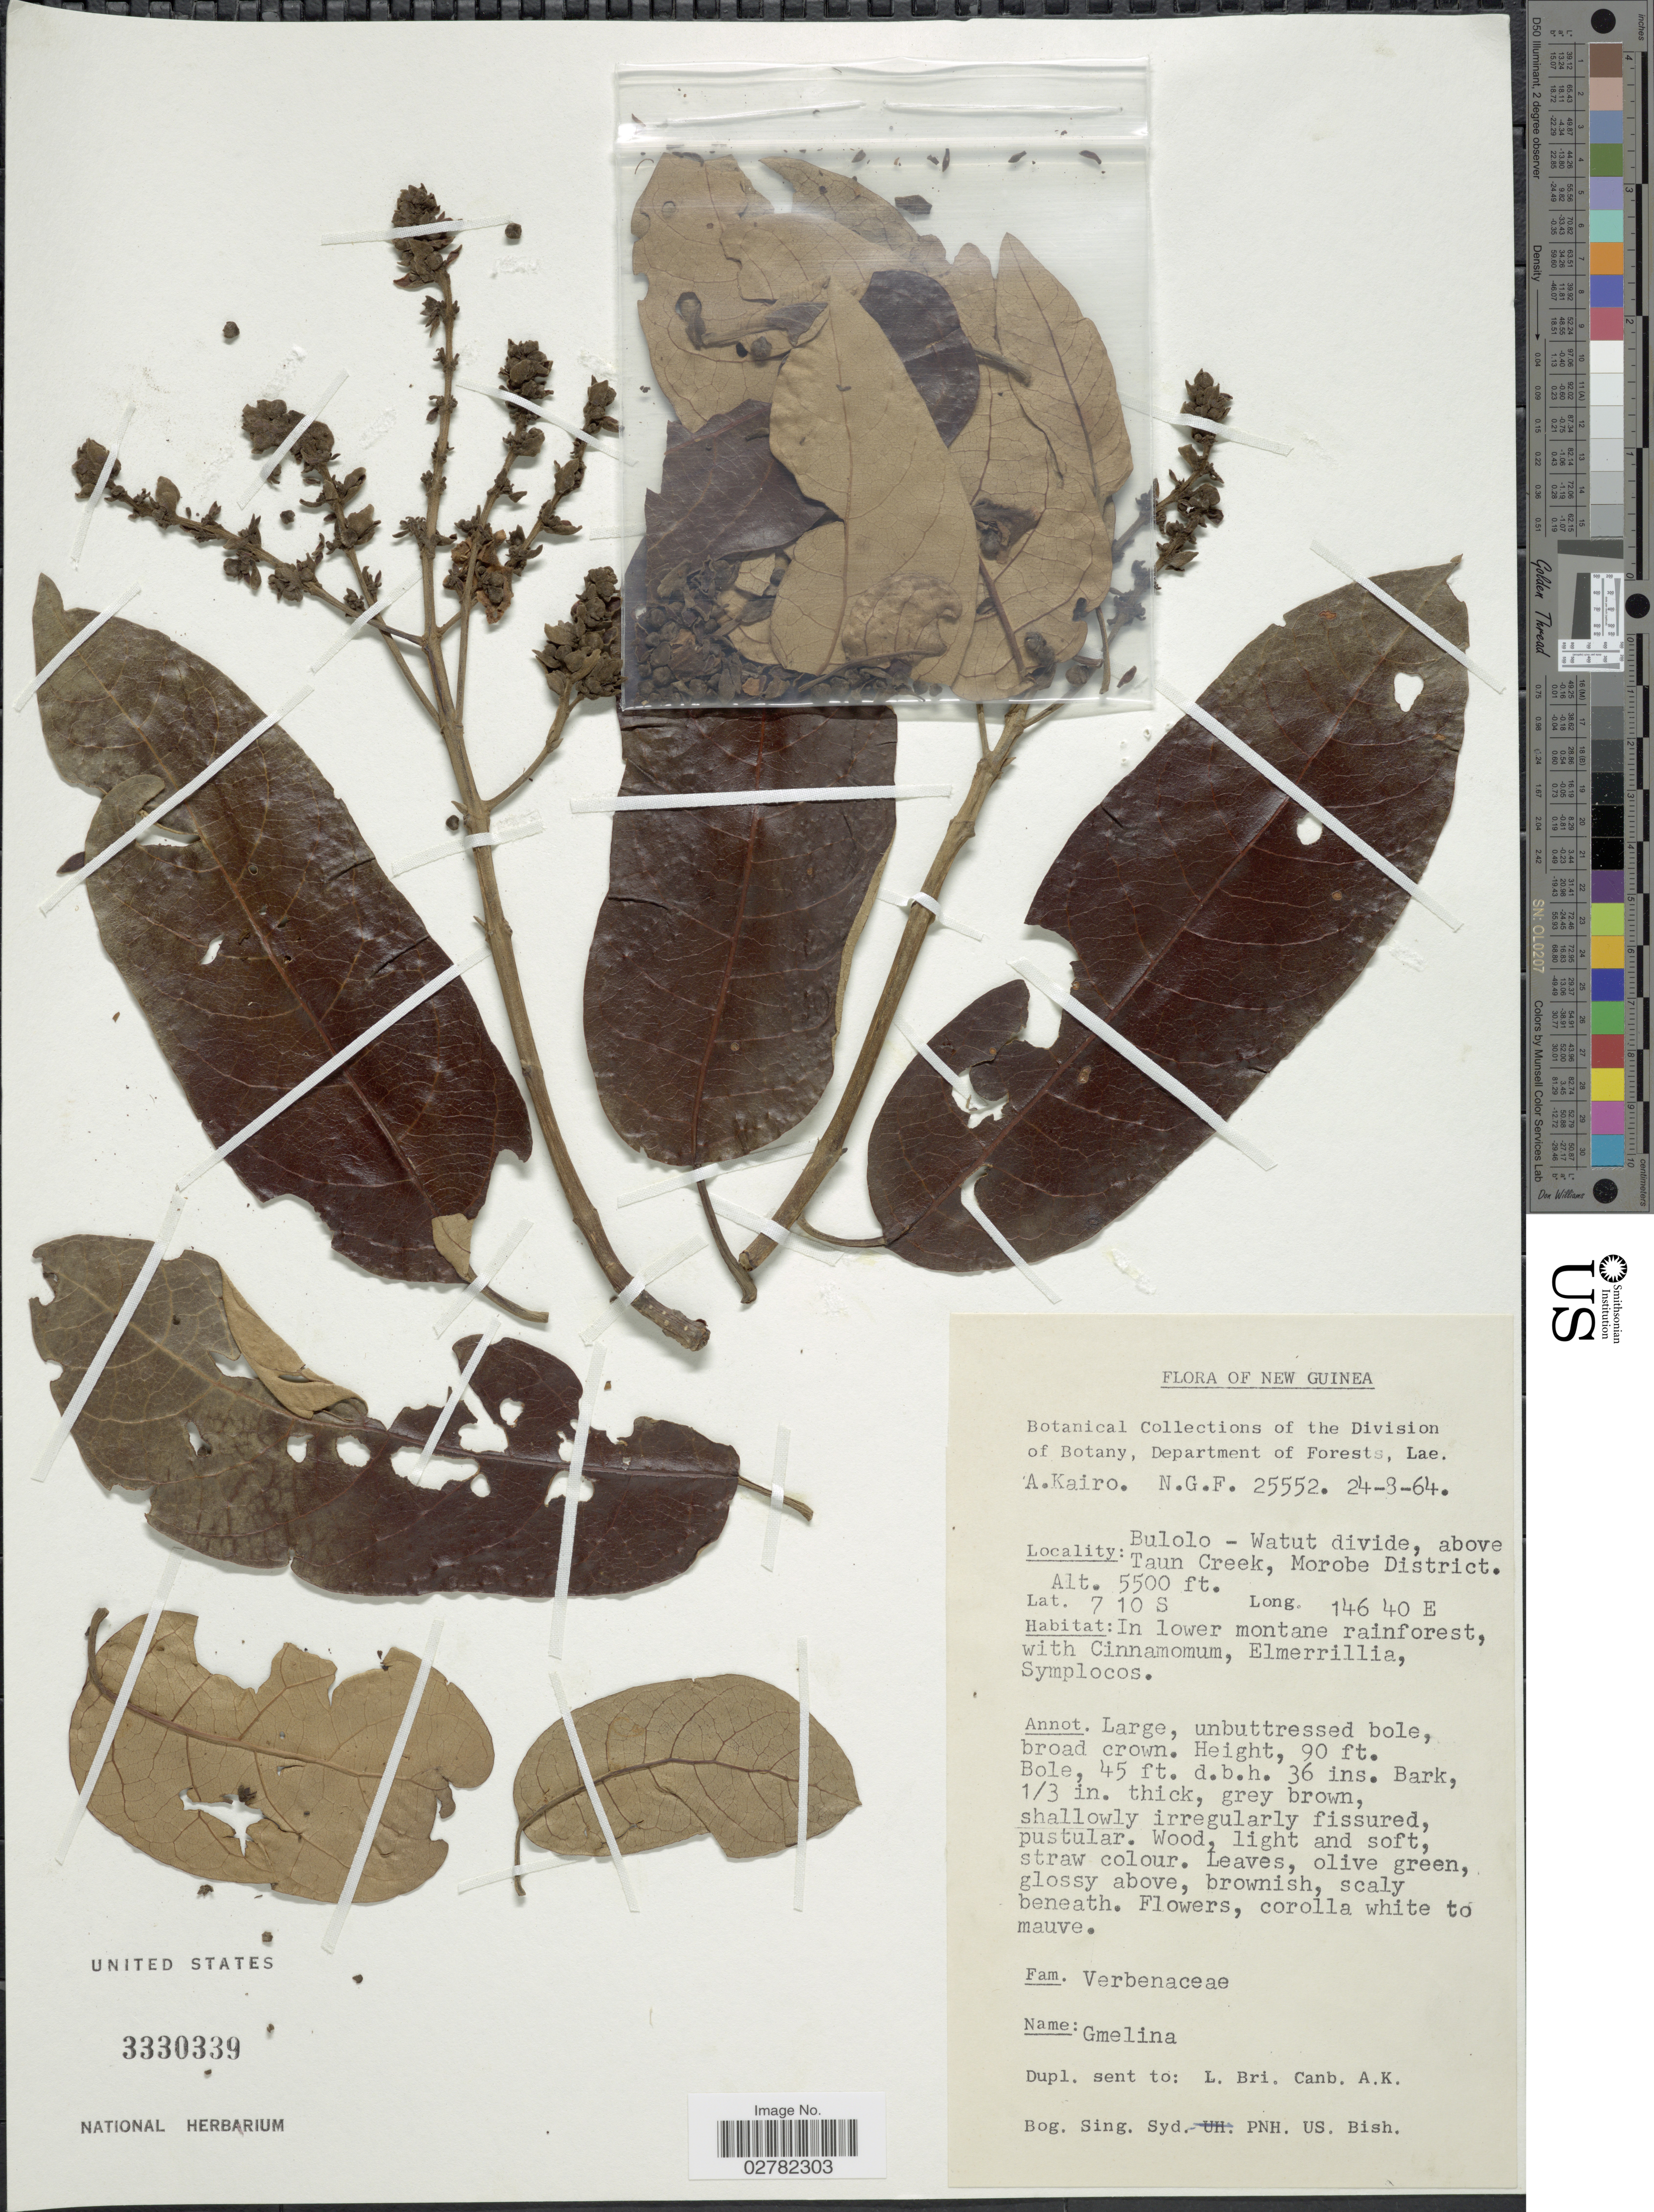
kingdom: Plantae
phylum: Tracheophyta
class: Magnoliopsida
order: Lamiales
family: Lamiaceae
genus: Gmelina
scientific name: Gmelina sp.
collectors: A. Kairo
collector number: NGF25552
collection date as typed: Transcribed d/m/y: 24/8/64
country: Papua New Guinea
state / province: Morobe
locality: New Guinea. Bulolo-Watut divide, above Taun Creek, Morobe District.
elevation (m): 1676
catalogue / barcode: US 3330339